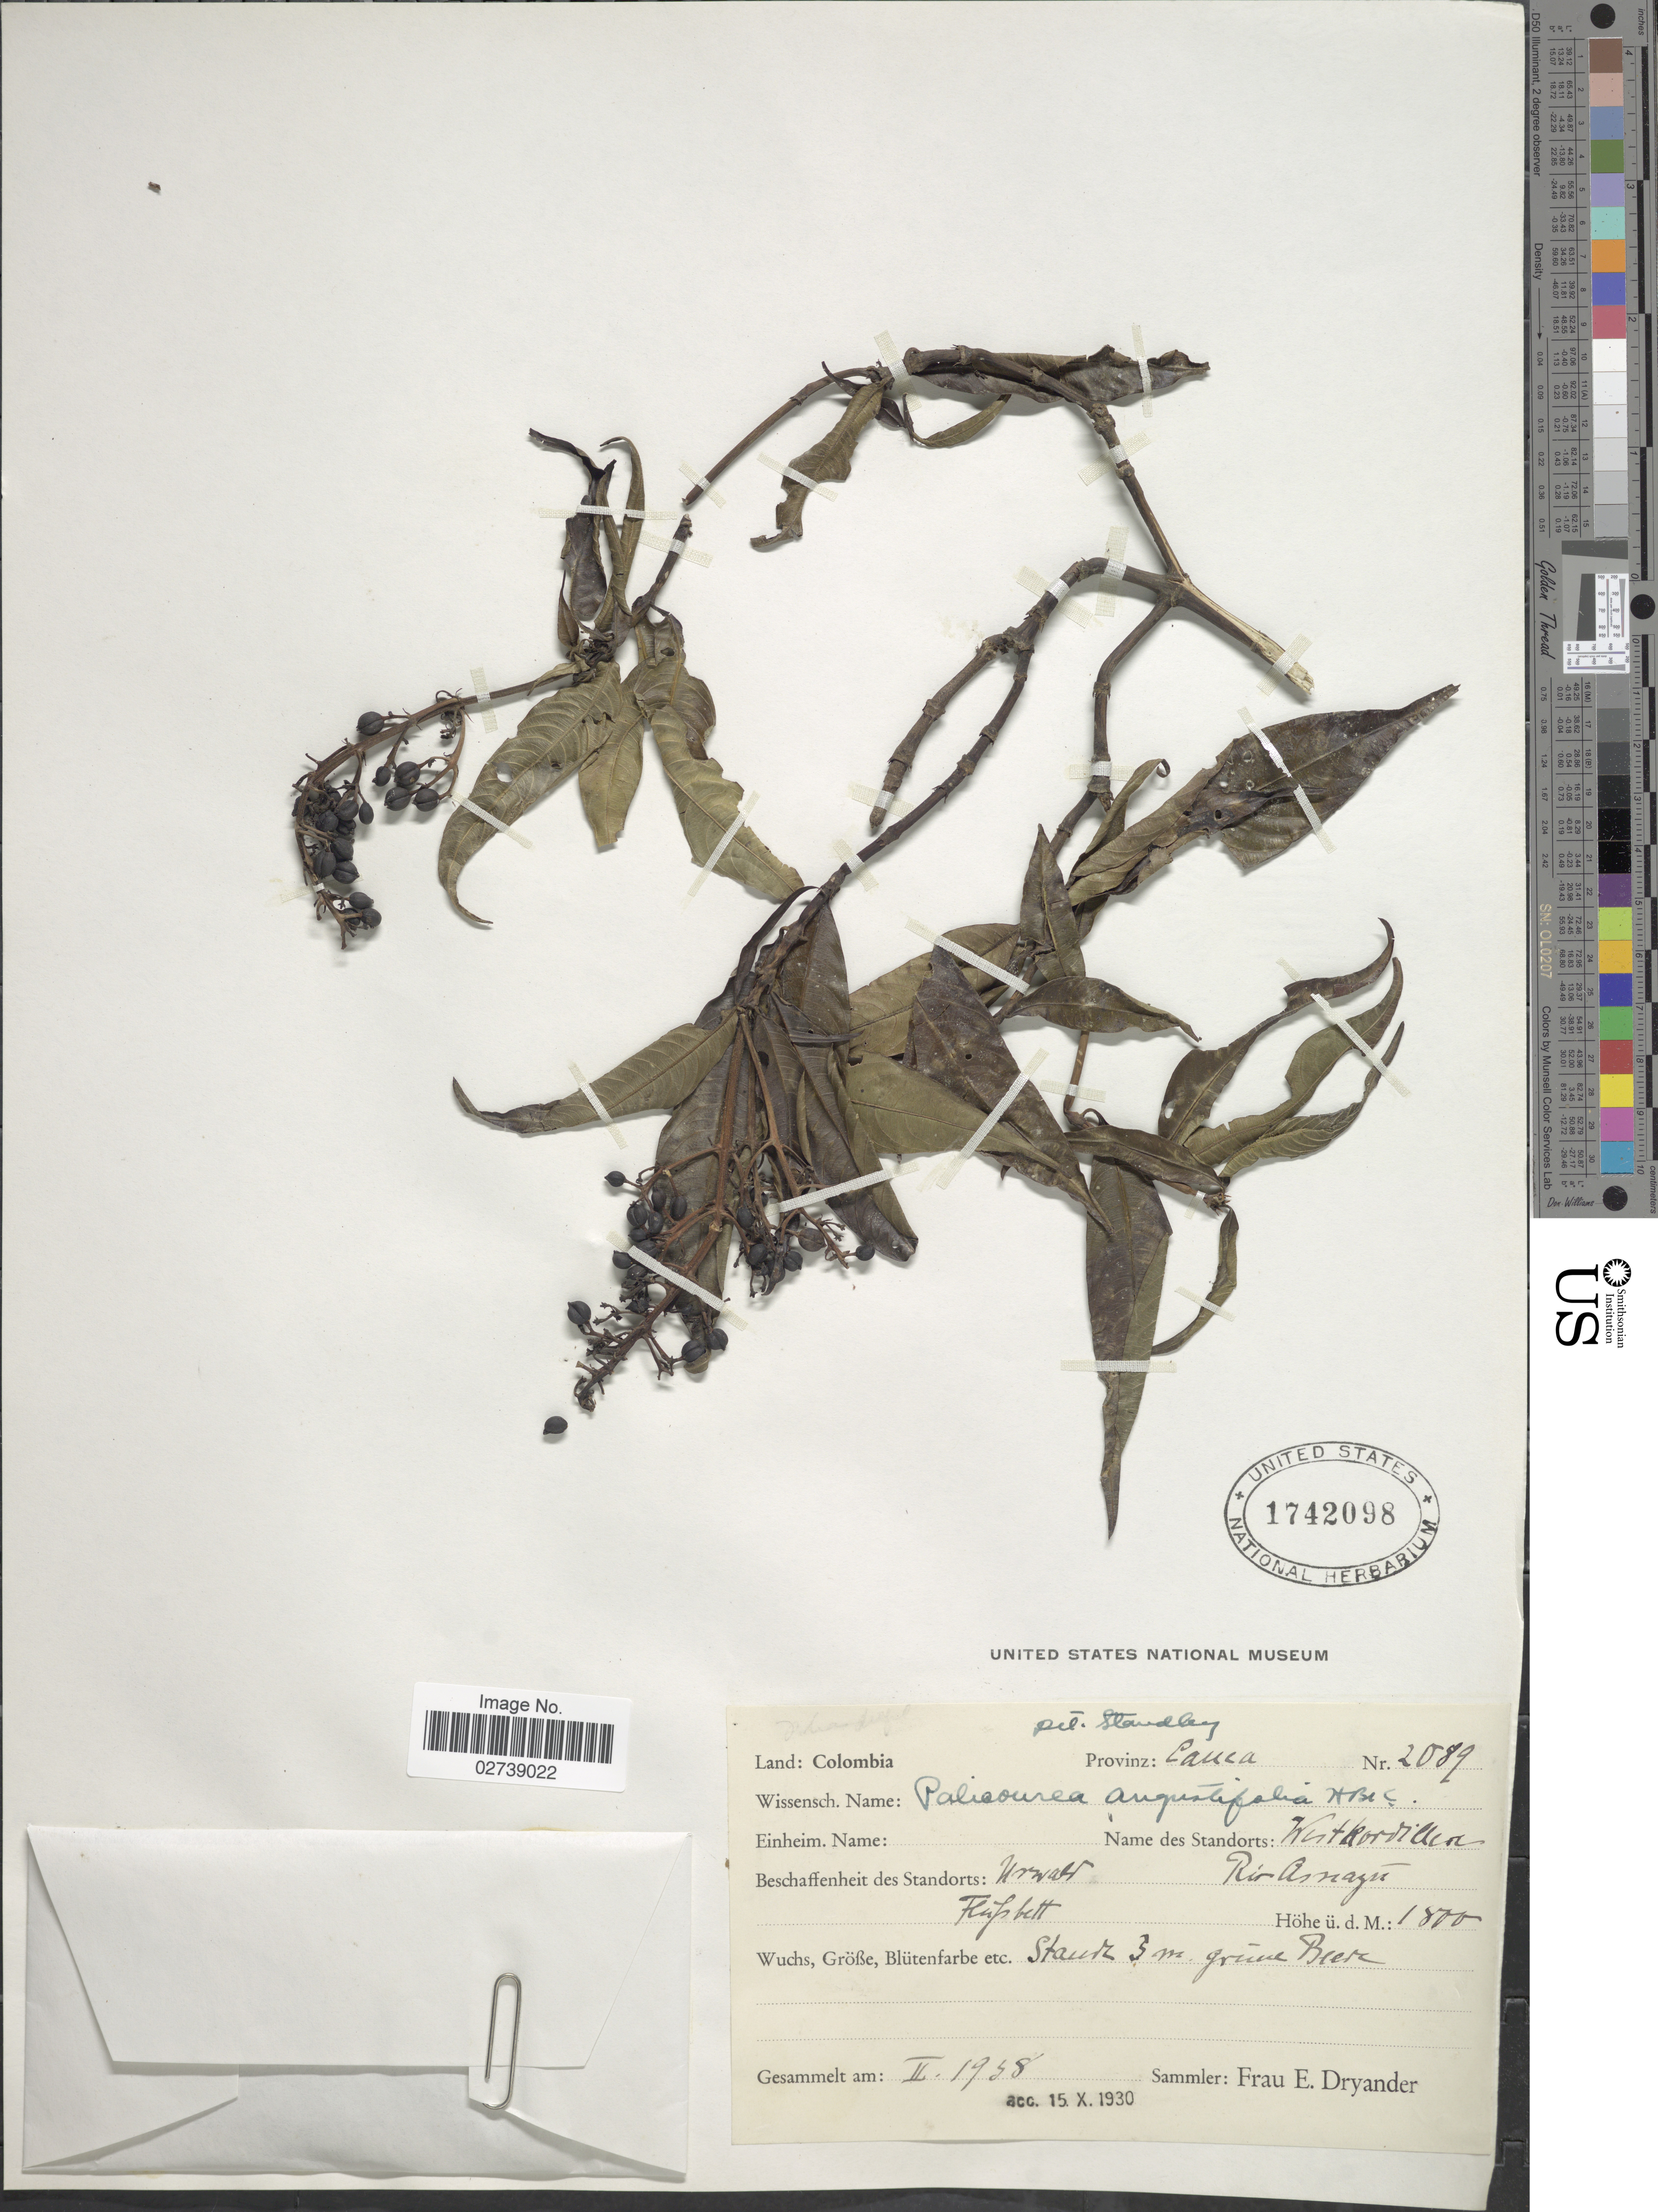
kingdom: Plantae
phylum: Tracheophyta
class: Magnoliopsida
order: Gentianales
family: Rubiaceae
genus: Palicourea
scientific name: Palicourea angustifolia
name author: Kunth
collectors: F. Dryander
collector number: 2089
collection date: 1938-02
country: Colombia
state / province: Cauca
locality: Provinz: Cauca, West Kordillera, Rio Asnazu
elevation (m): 1800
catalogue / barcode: US 1742098